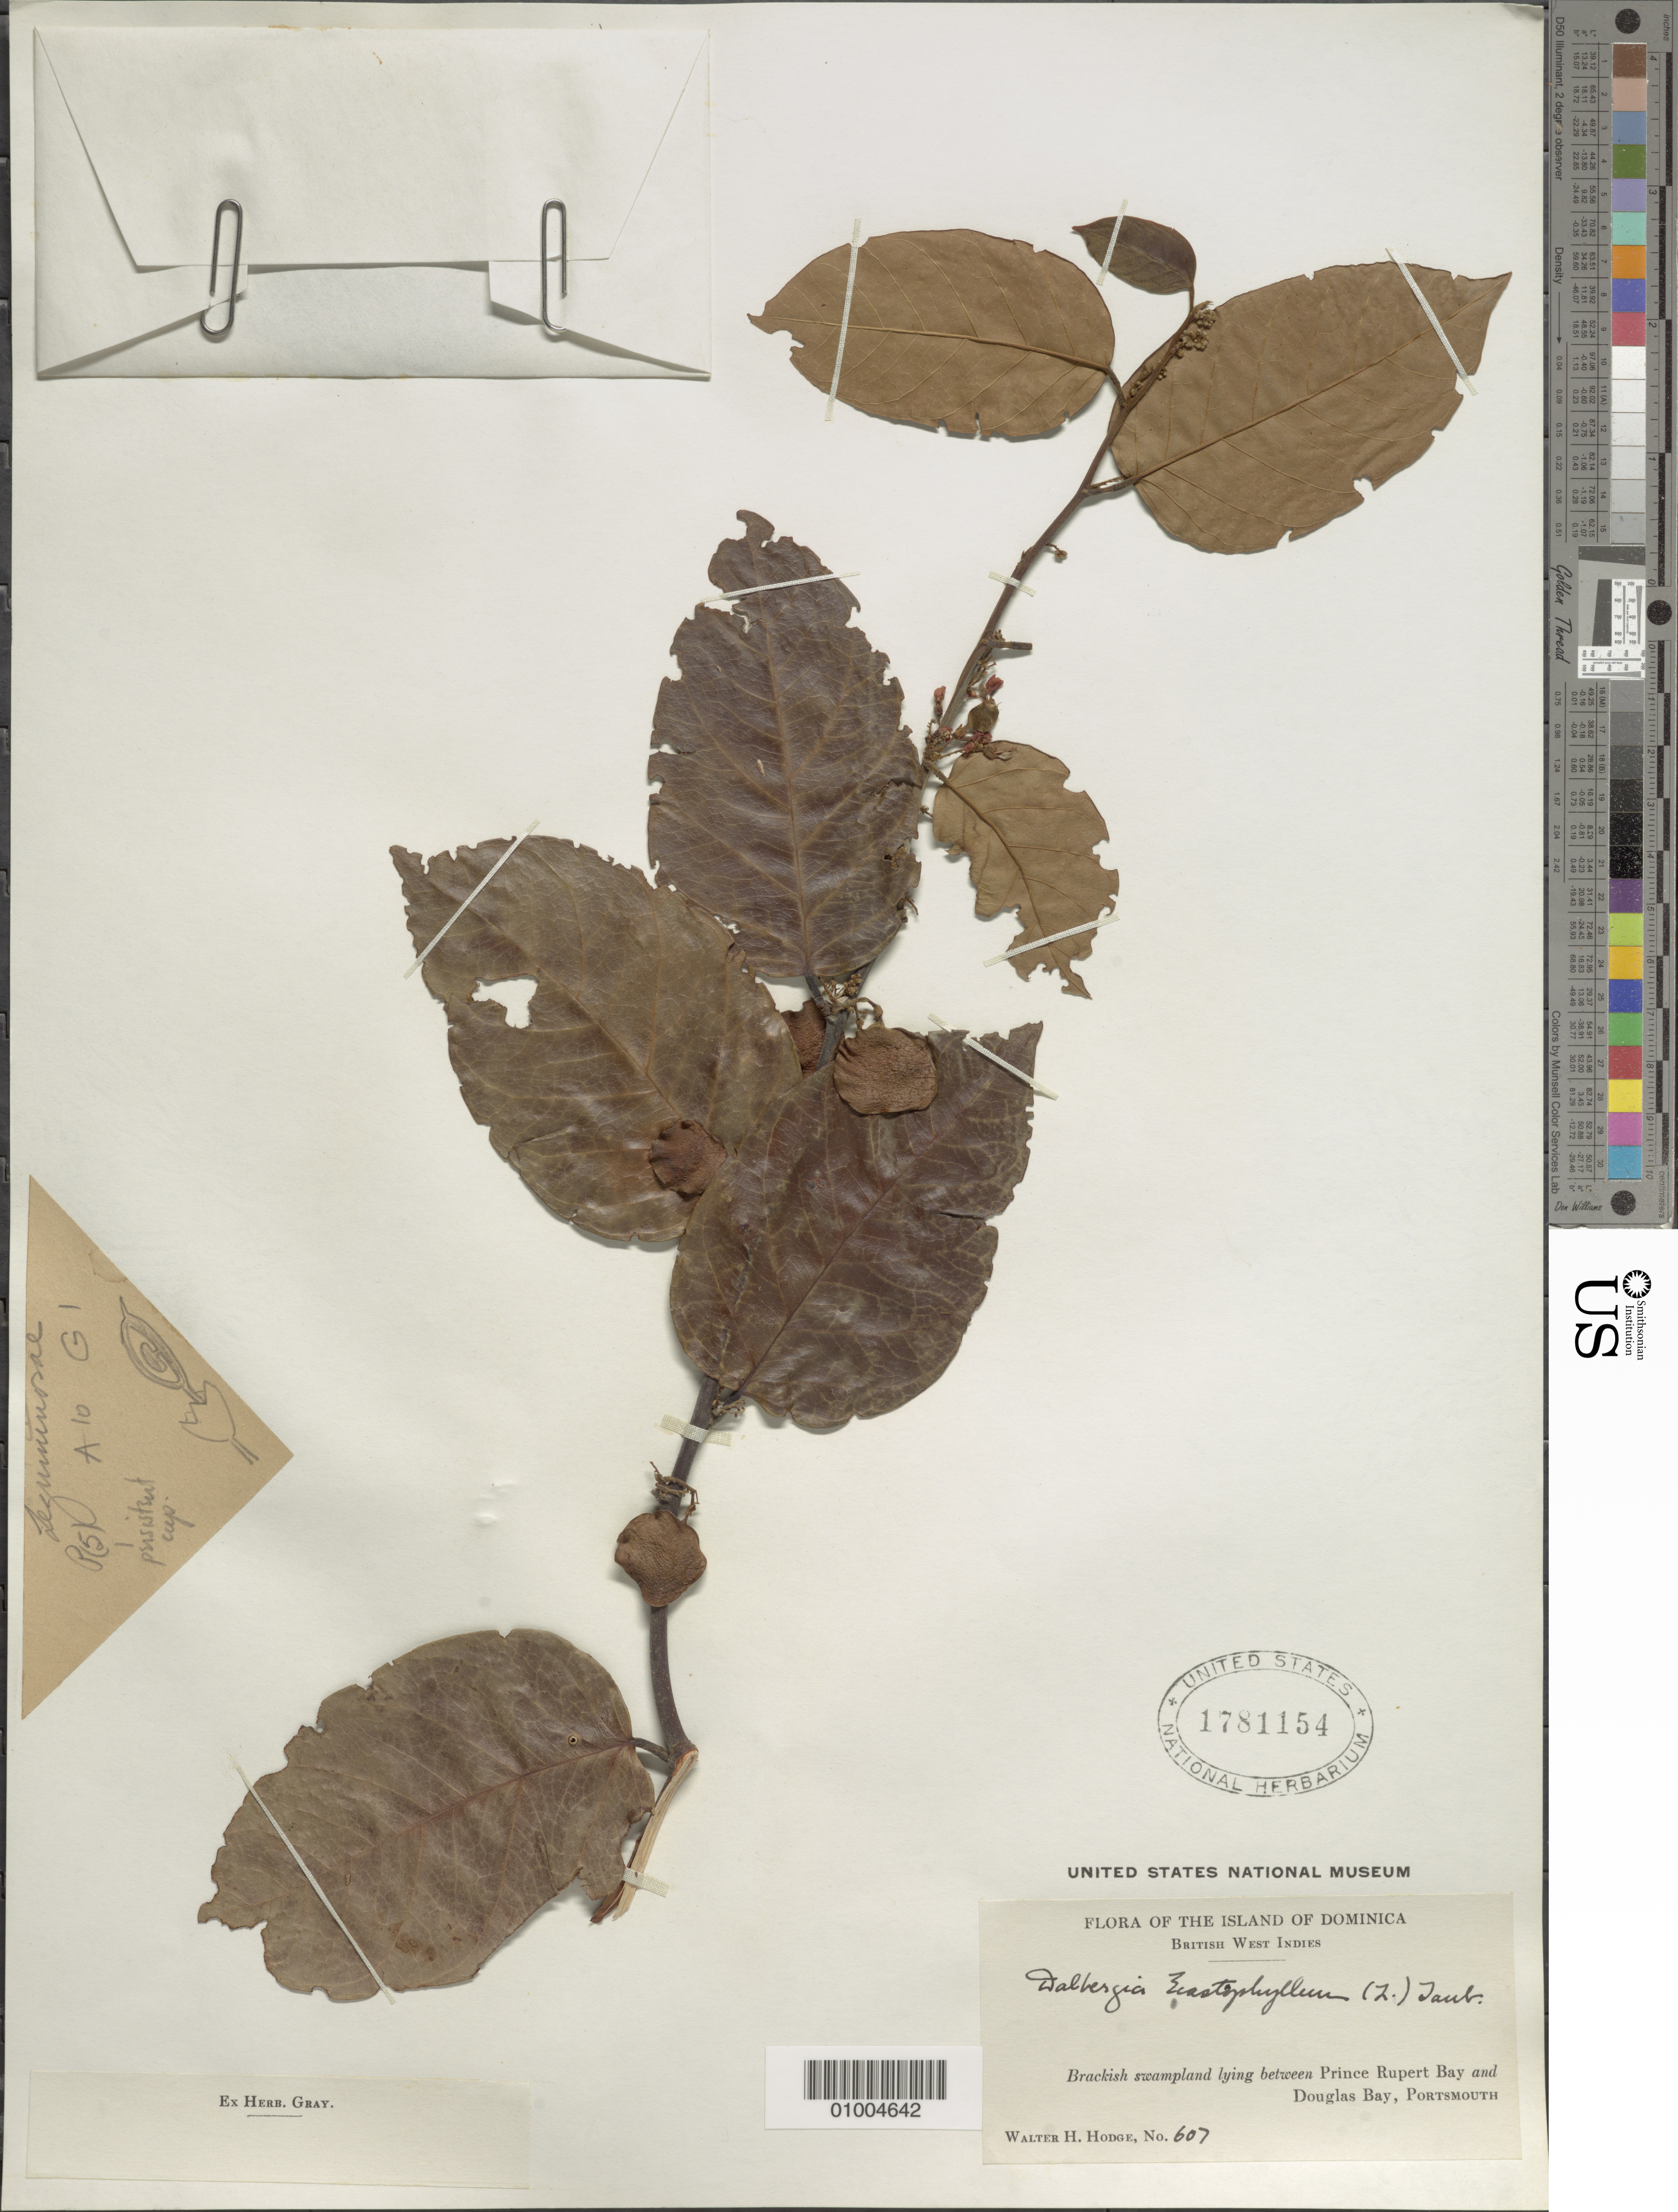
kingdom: Plantae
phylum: Tracheophyta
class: Magnoliopsida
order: Fabales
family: Fabaceae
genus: Dalbergia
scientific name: Dalbergia ecastaphyllum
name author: (L.) Taub.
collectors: W. Hodge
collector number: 607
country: Dominica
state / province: St. John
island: Dominica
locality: Brackish swamplang lying between Prince Rupert Bay and Douglas Bay, Portsmouth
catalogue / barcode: US 1781154